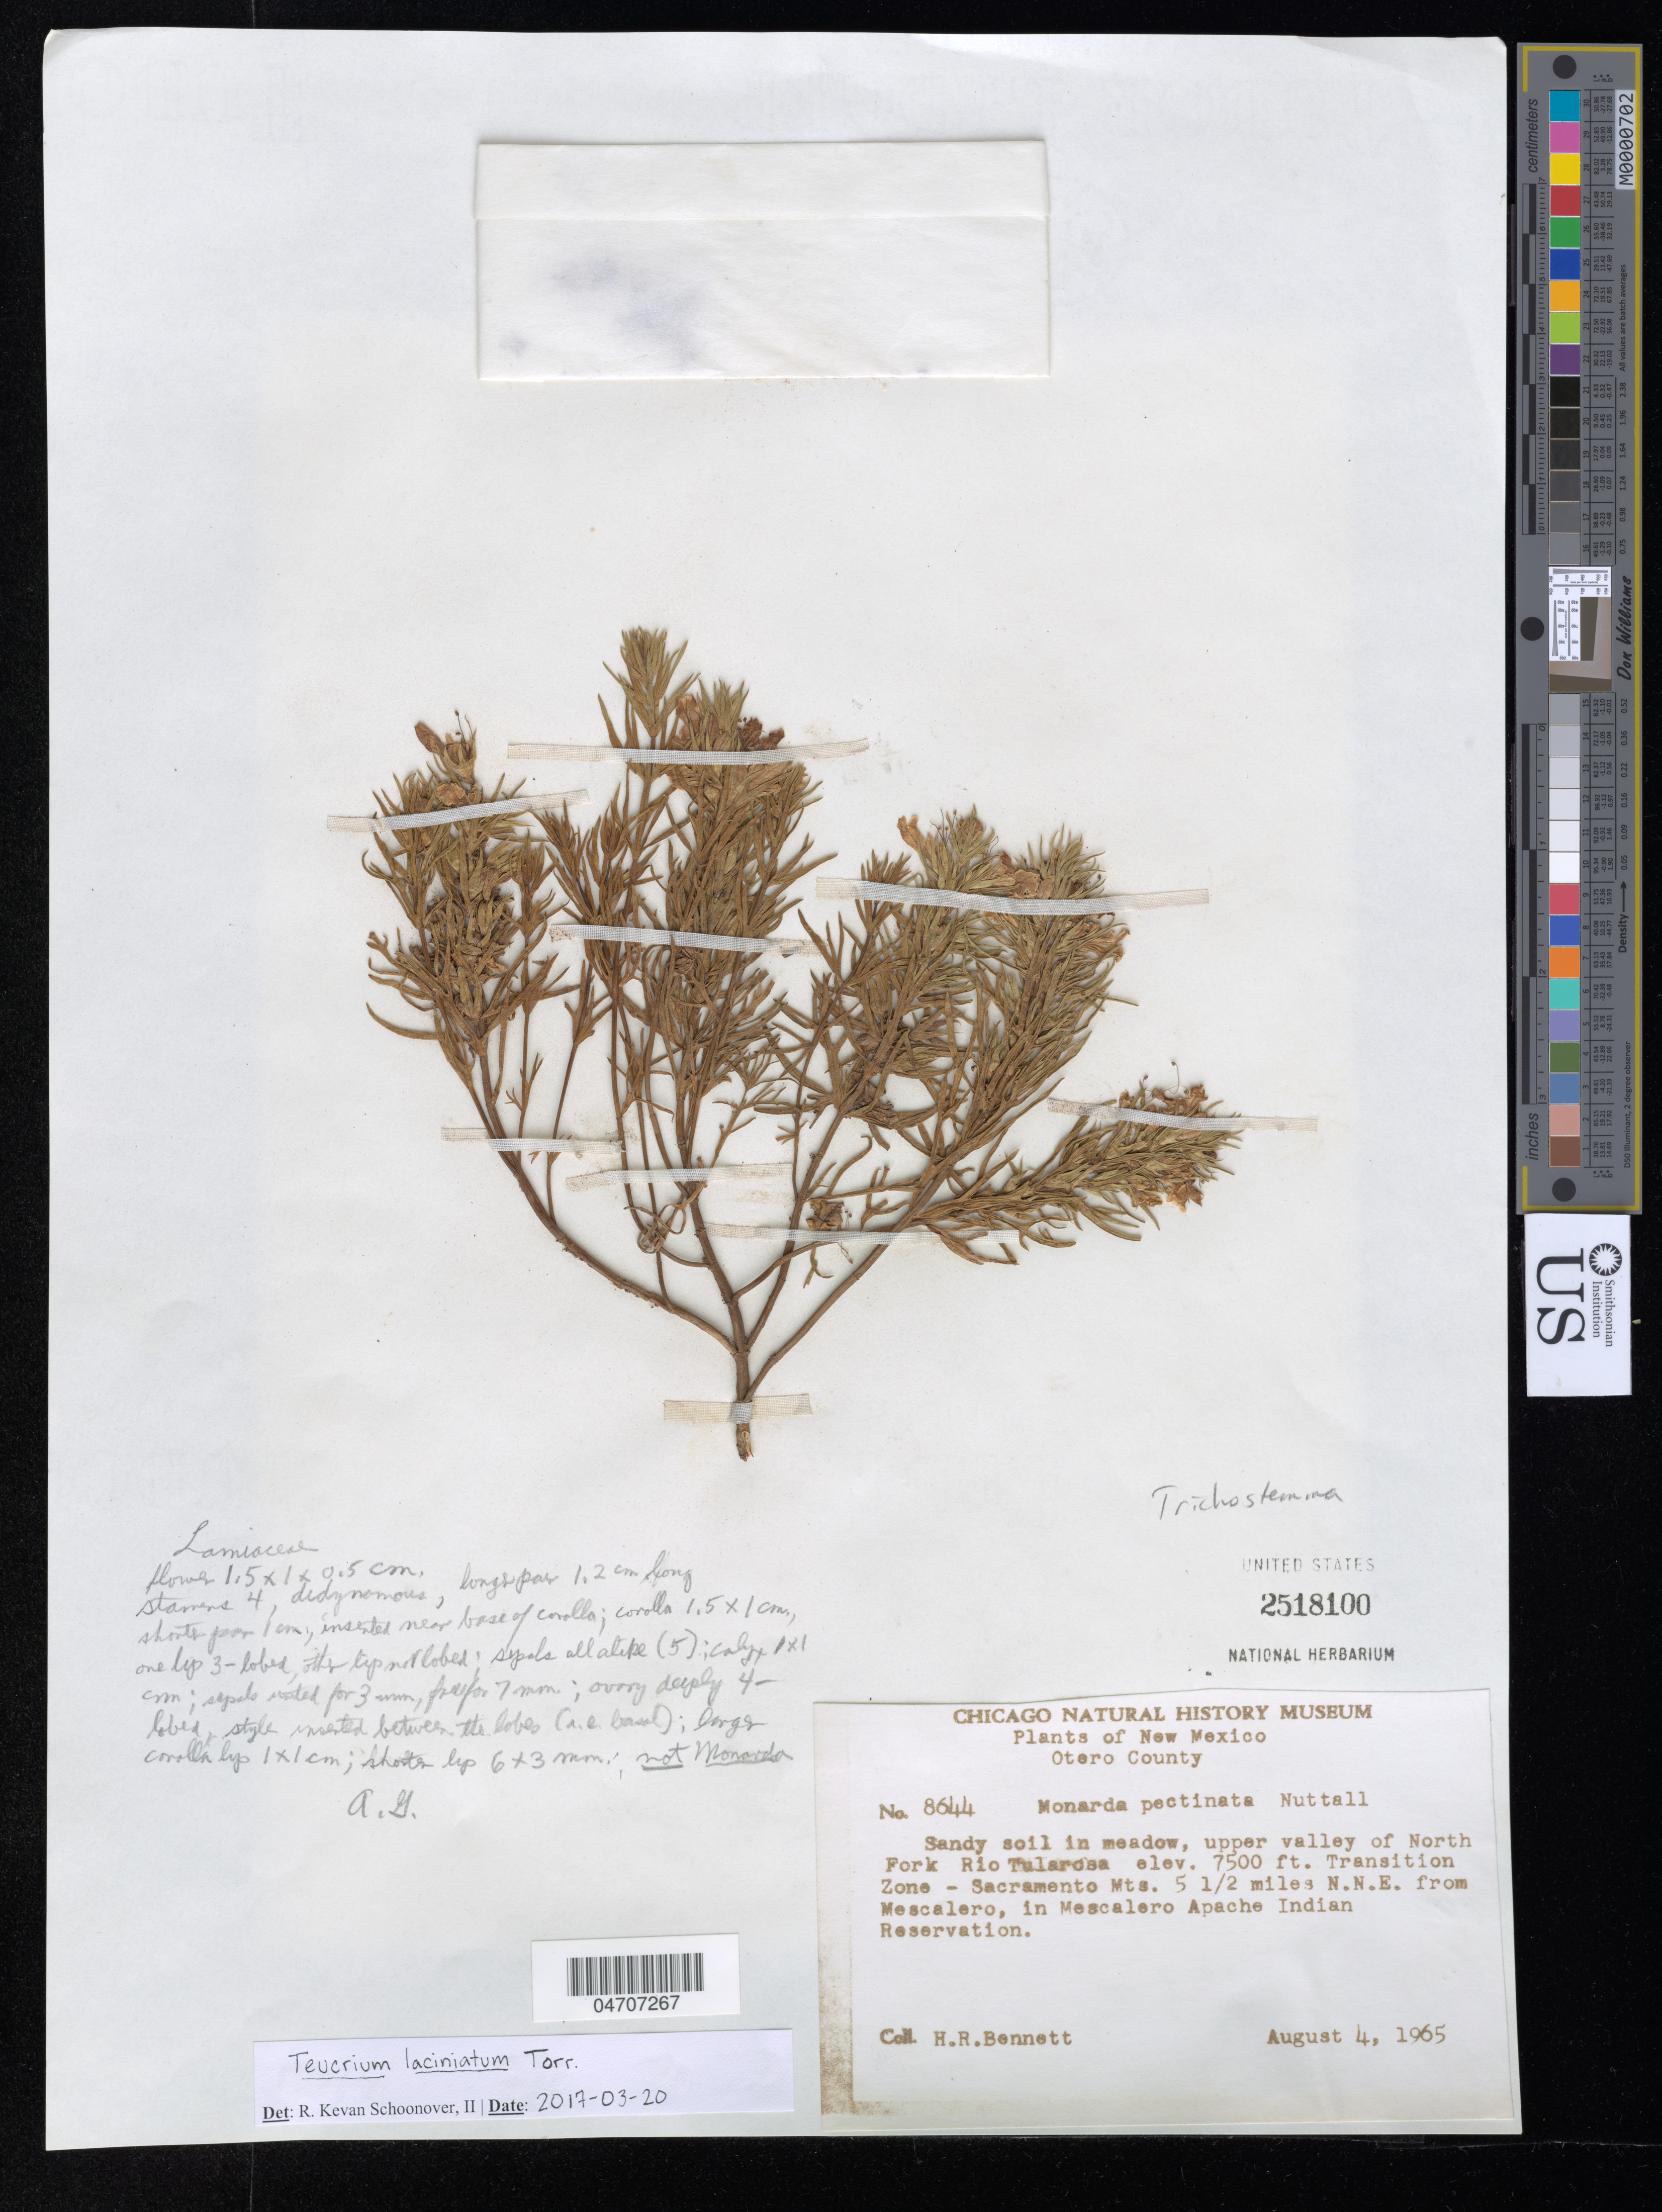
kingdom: Plantae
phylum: Tracheophyta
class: Magnoliopsida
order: Lamiales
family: Lamiaceae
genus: Teucrium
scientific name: Teucrium laciniatum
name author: Torr.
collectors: H. R. Bennett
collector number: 8644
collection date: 1965-08-04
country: United States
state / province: New Mexico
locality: Otero County. Sandy soil in meadow, upper valley of North Fork Rio Tularosa. Transition Zone - Sacramento Mts. 5 ½ miles N.N.E. from Mescalero, in Mescalero Apache Indian Reservation.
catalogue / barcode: US 2518100